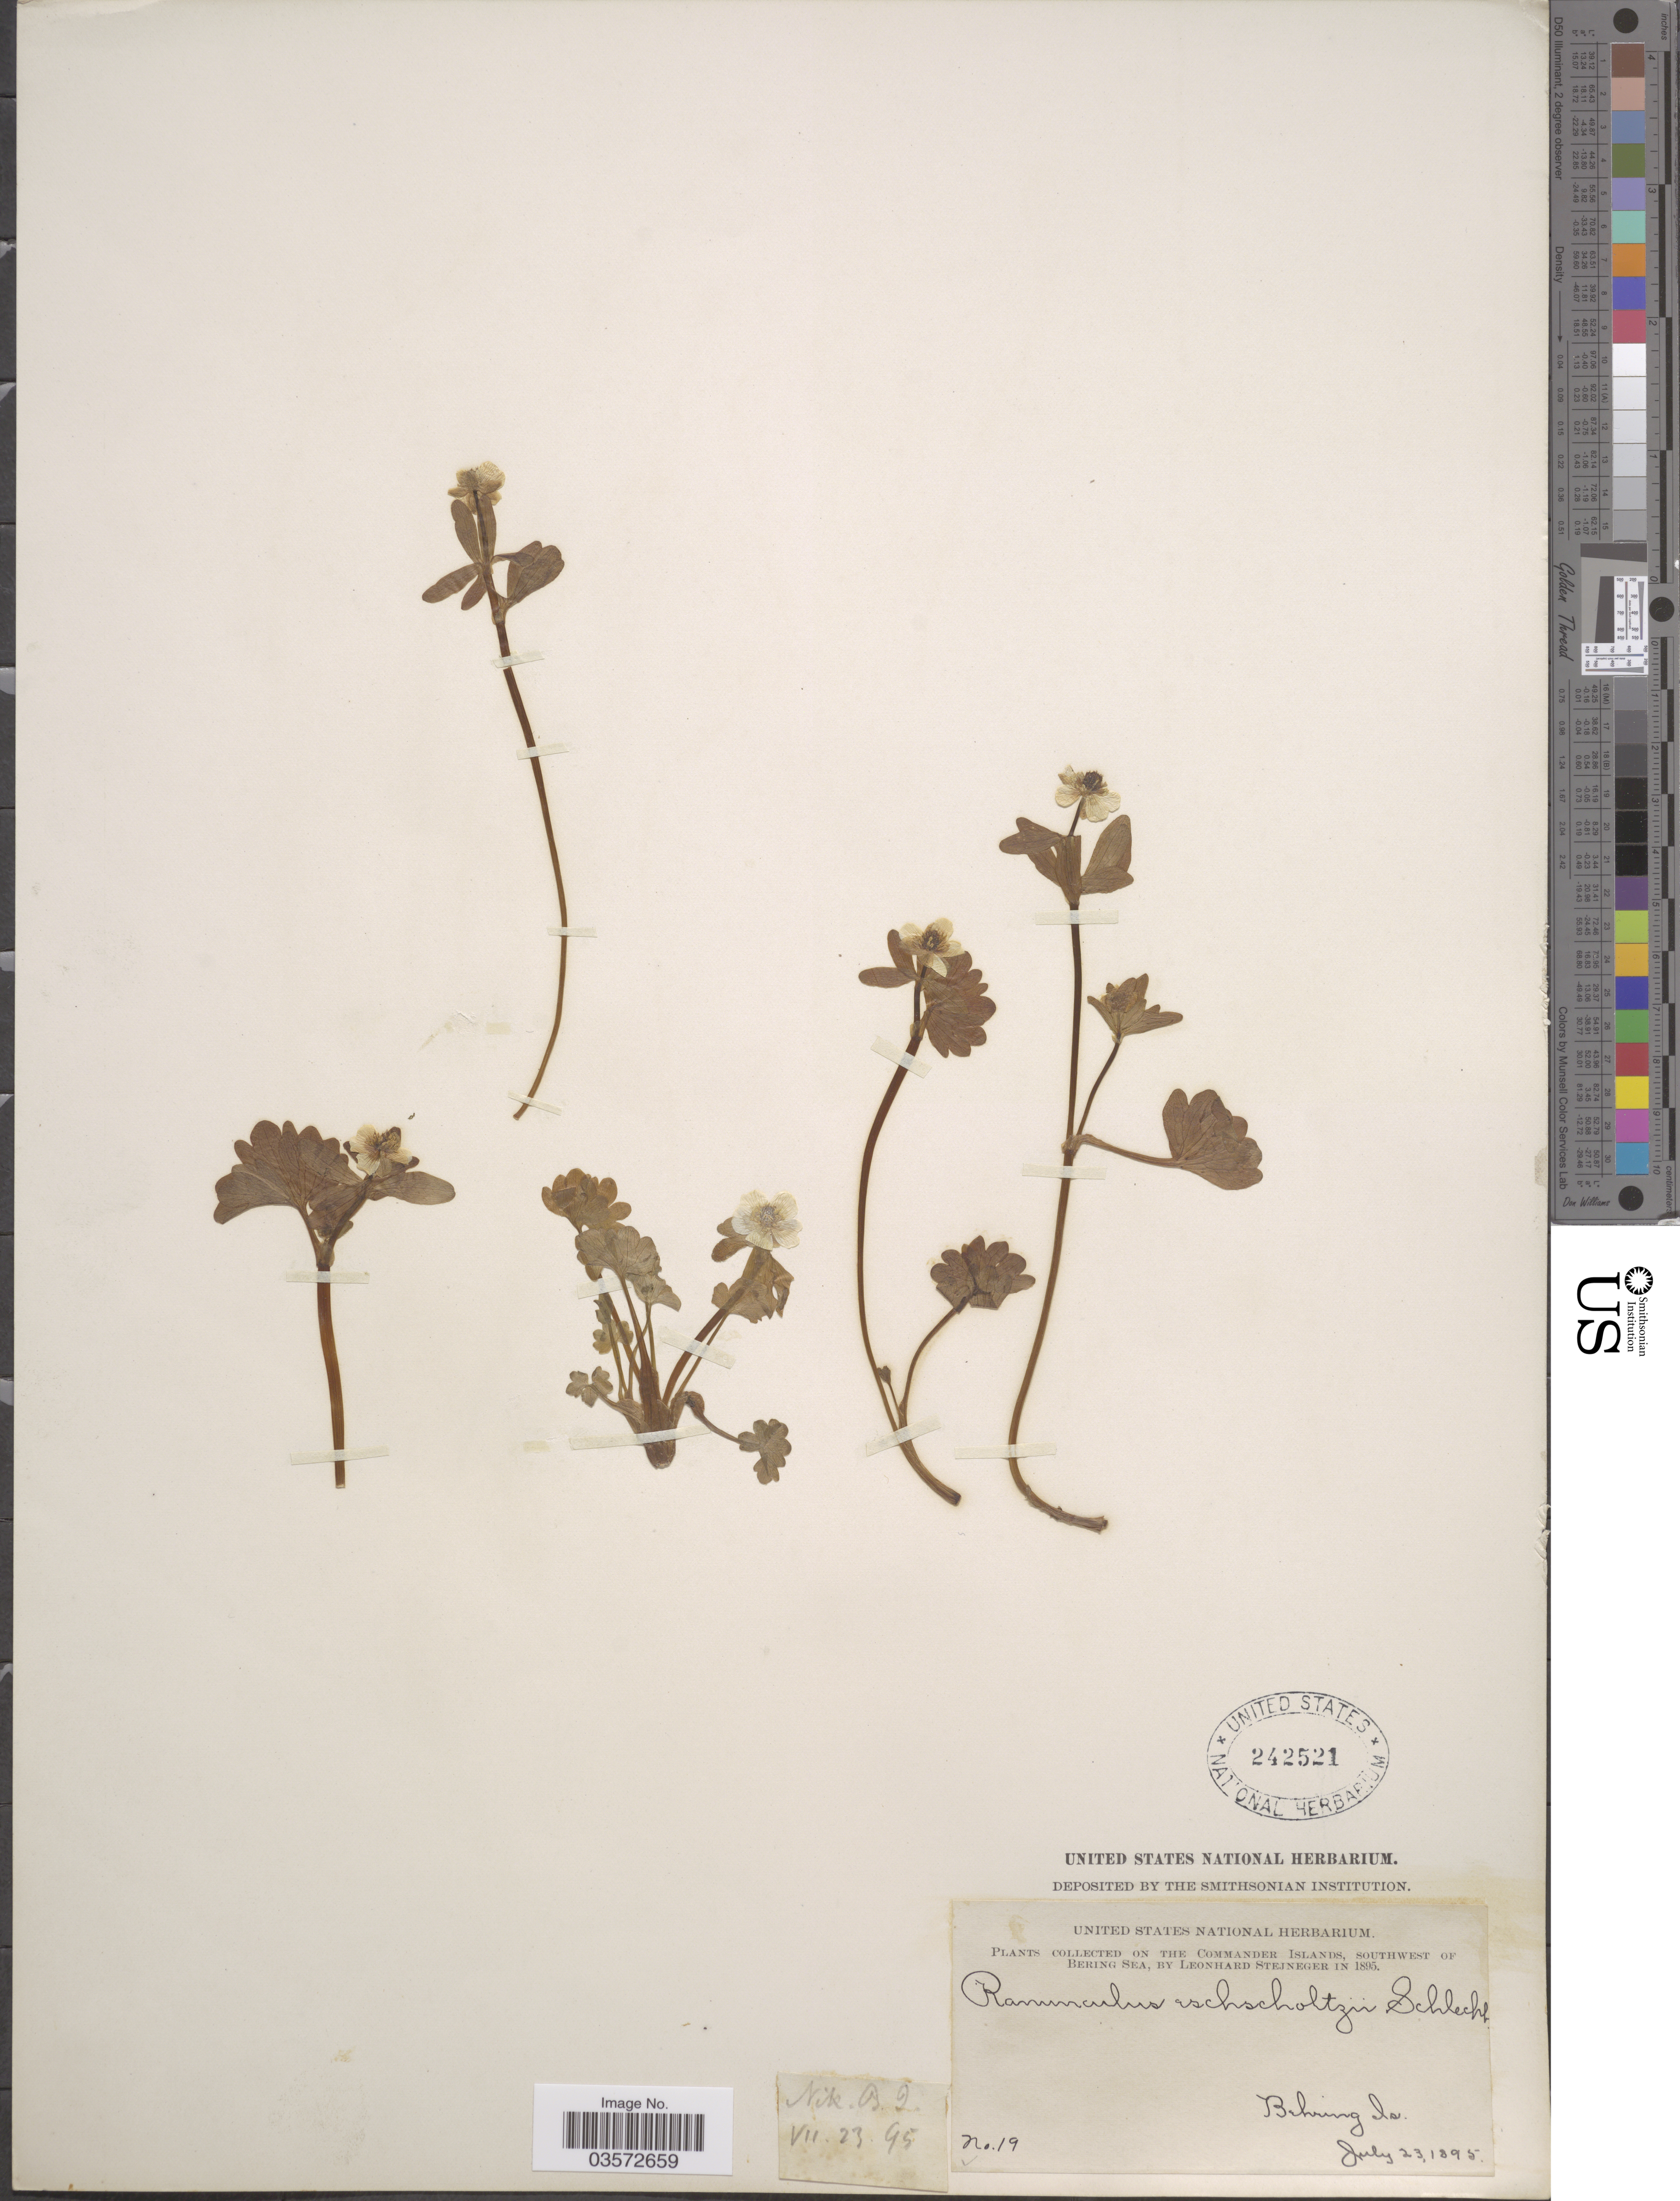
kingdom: Plantae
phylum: Tracheophyta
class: Magnoliopsida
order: Ranunculales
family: Ranunculaceae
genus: Ranunculus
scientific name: Ranunculus eschscholtzii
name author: Schltdl.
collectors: L. Stejneger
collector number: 19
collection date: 1895-07-23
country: Russian Federation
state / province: Kamchatka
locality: The Commander Islands, Southwest of Bering Sea. Behring ls.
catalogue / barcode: US 242521